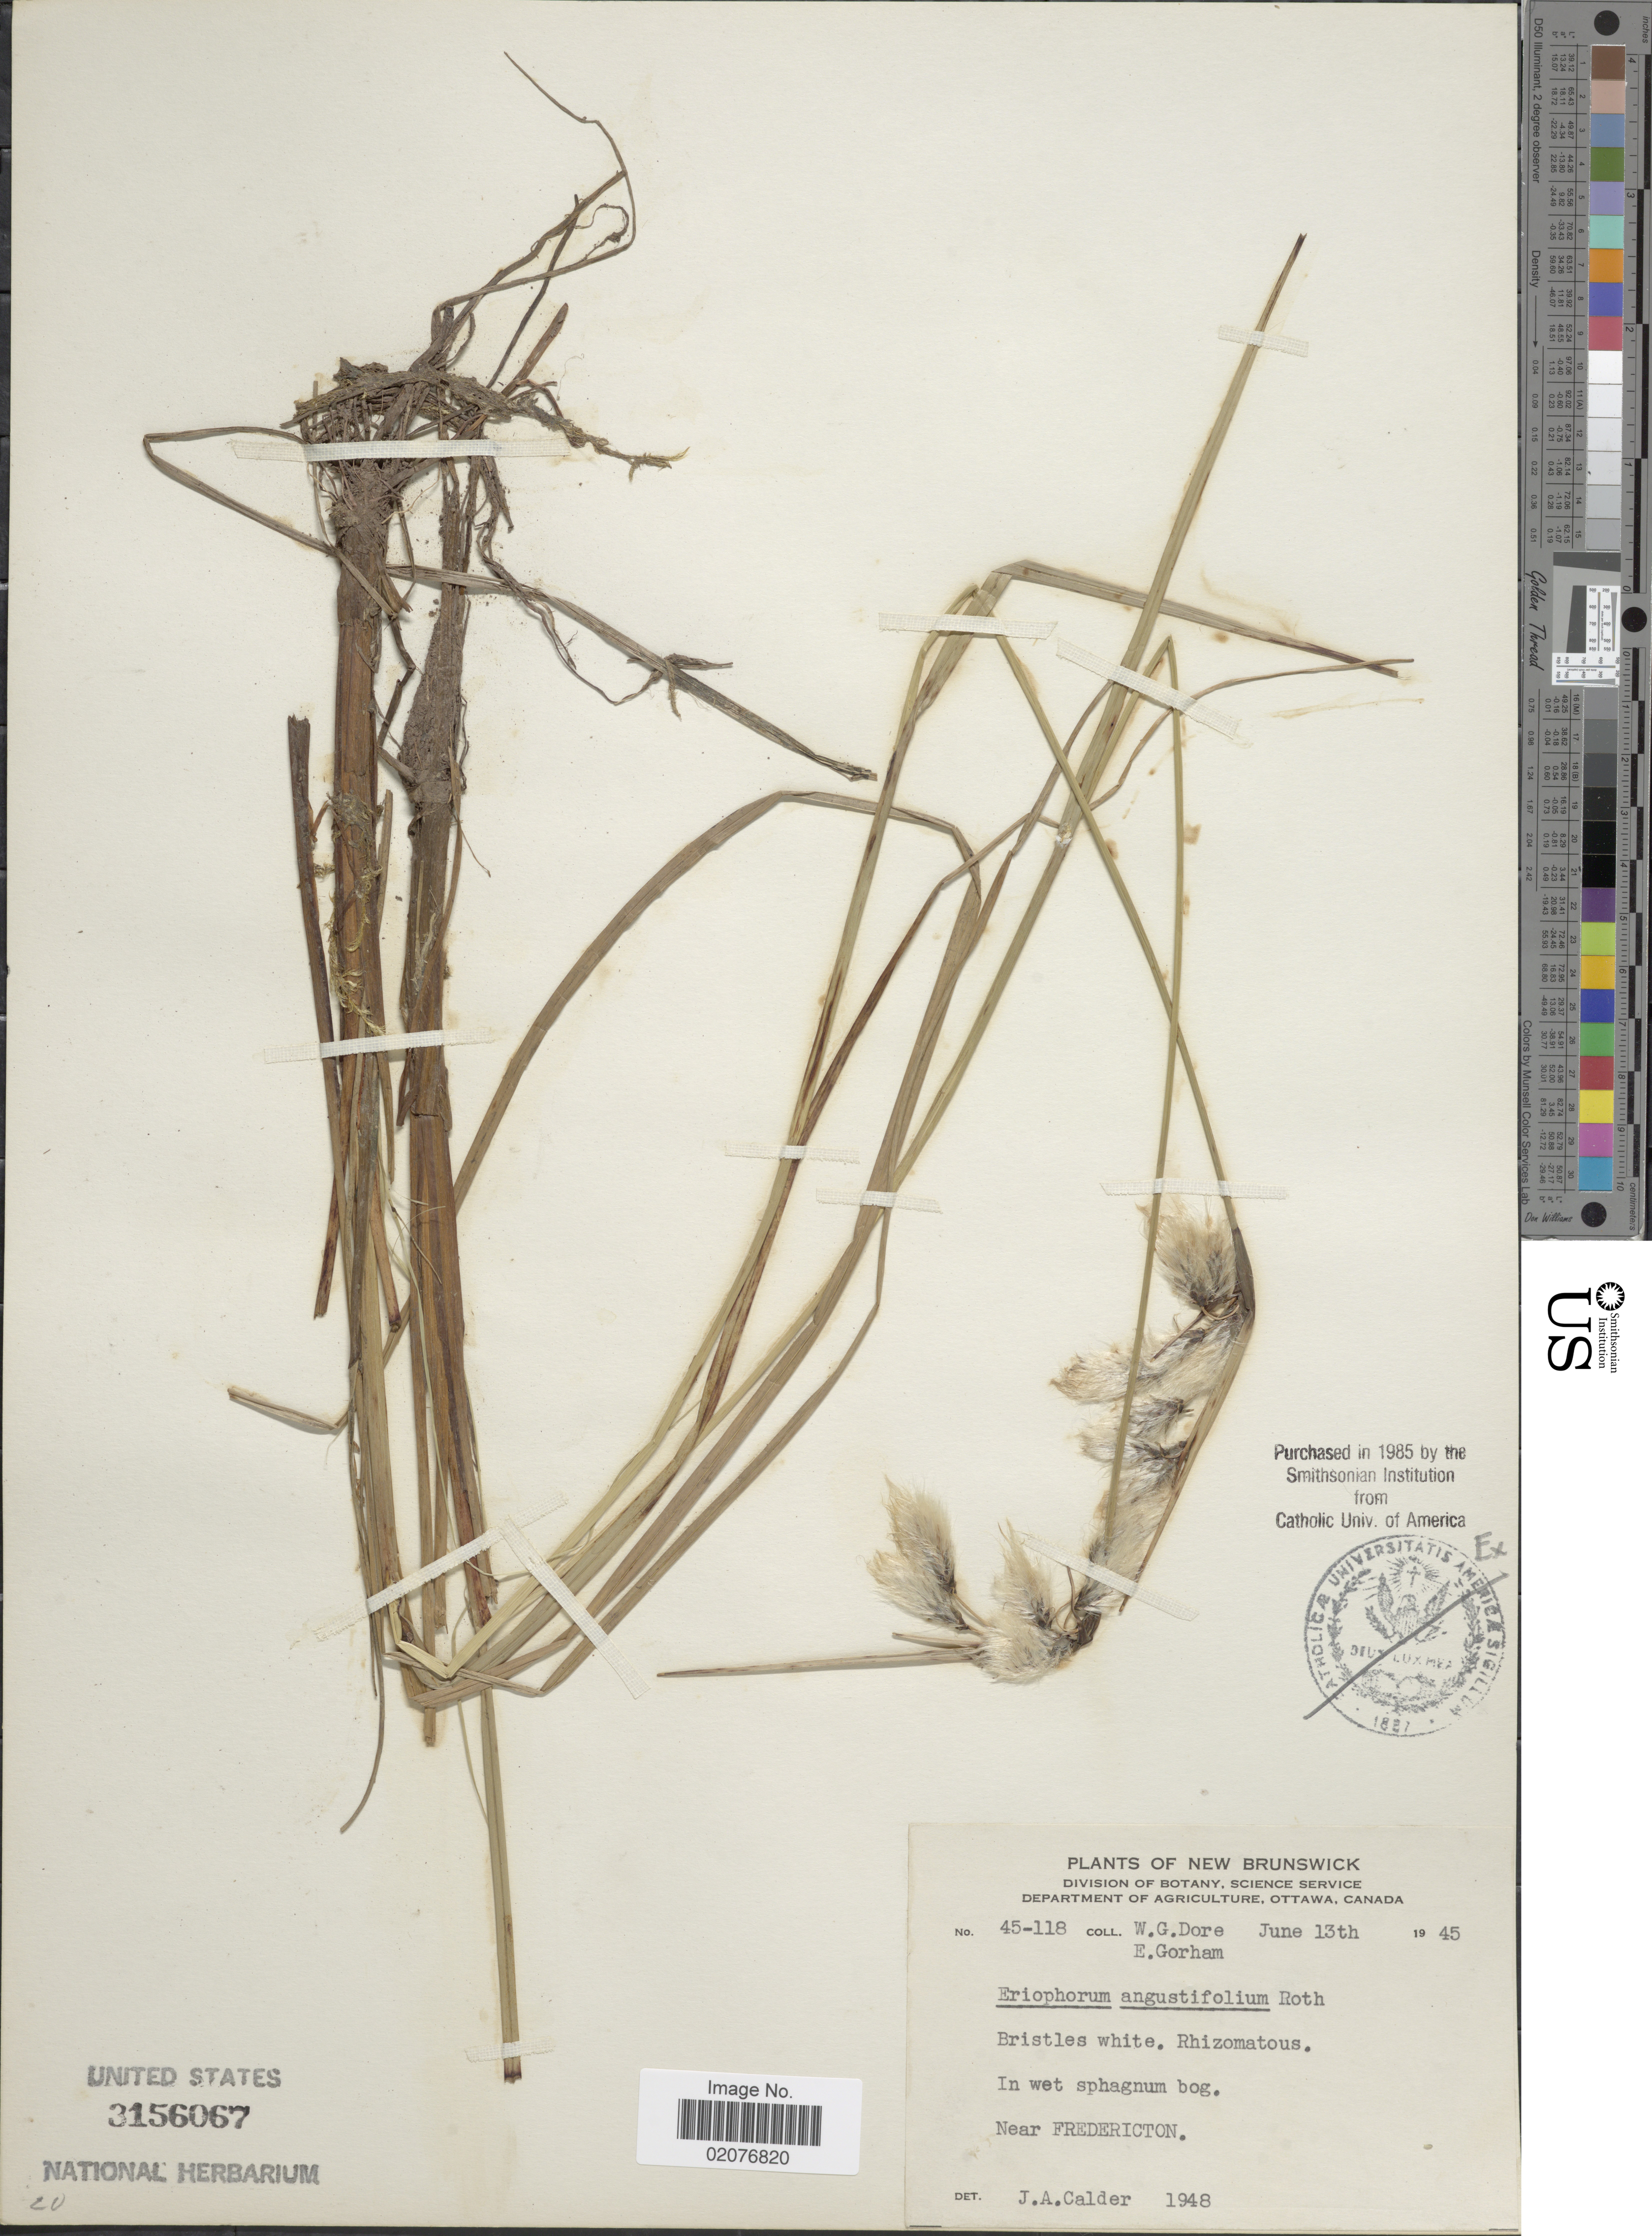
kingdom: Plantae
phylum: Tracheophyta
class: Liliopsida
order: Poales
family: Cyperaceae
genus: Eriophorum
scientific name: Eriophorum angustifolium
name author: Honck.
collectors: W. Dore & E. Gorham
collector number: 45-118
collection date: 1945-06-13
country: Canada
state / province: New Brunswick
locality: In wet sphagnum bog. Near Fredericton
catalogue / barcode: US 3156067